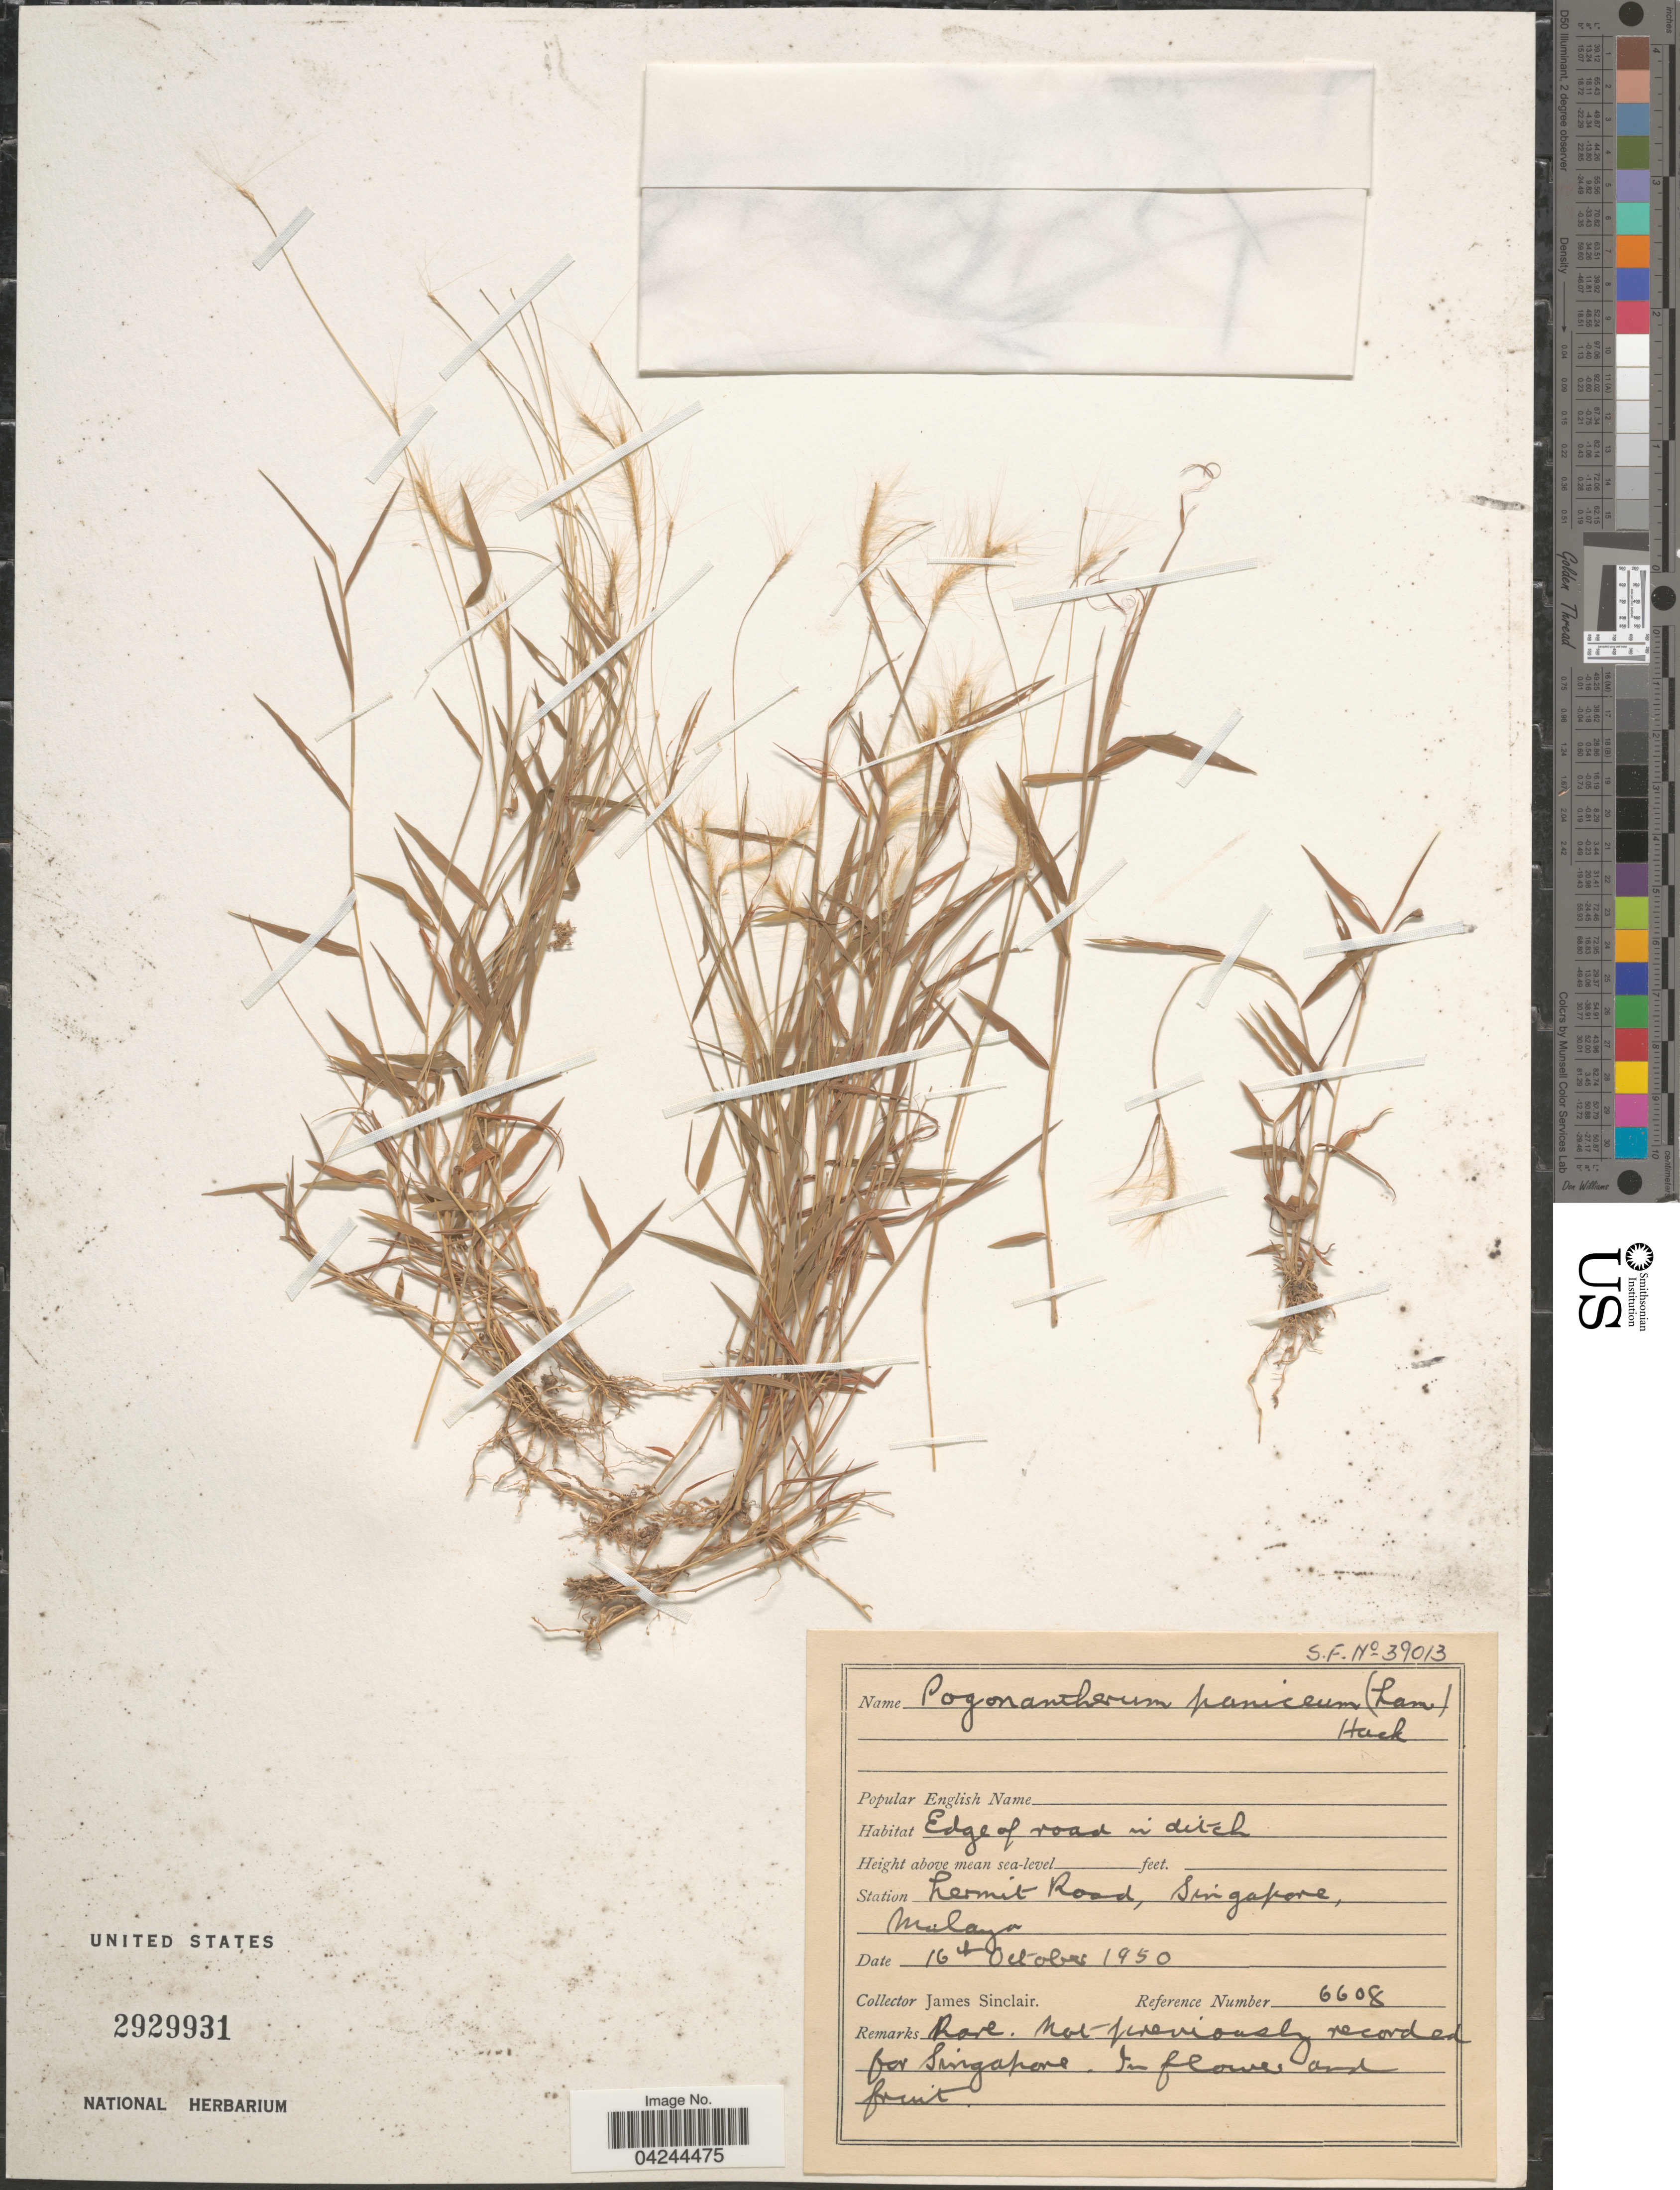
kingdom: Plantae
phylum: Tracheophyta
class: Liliopsida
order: Poales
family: Poaceae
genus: Pogonatherum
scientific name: Pogonatherum crinitum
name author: (Thunb.) Kunth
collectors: J. Sinclair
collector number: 6608?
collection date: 1950-10-16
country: Singapore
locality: Station Hermit Road, Malaya.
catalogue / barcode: US 2929931